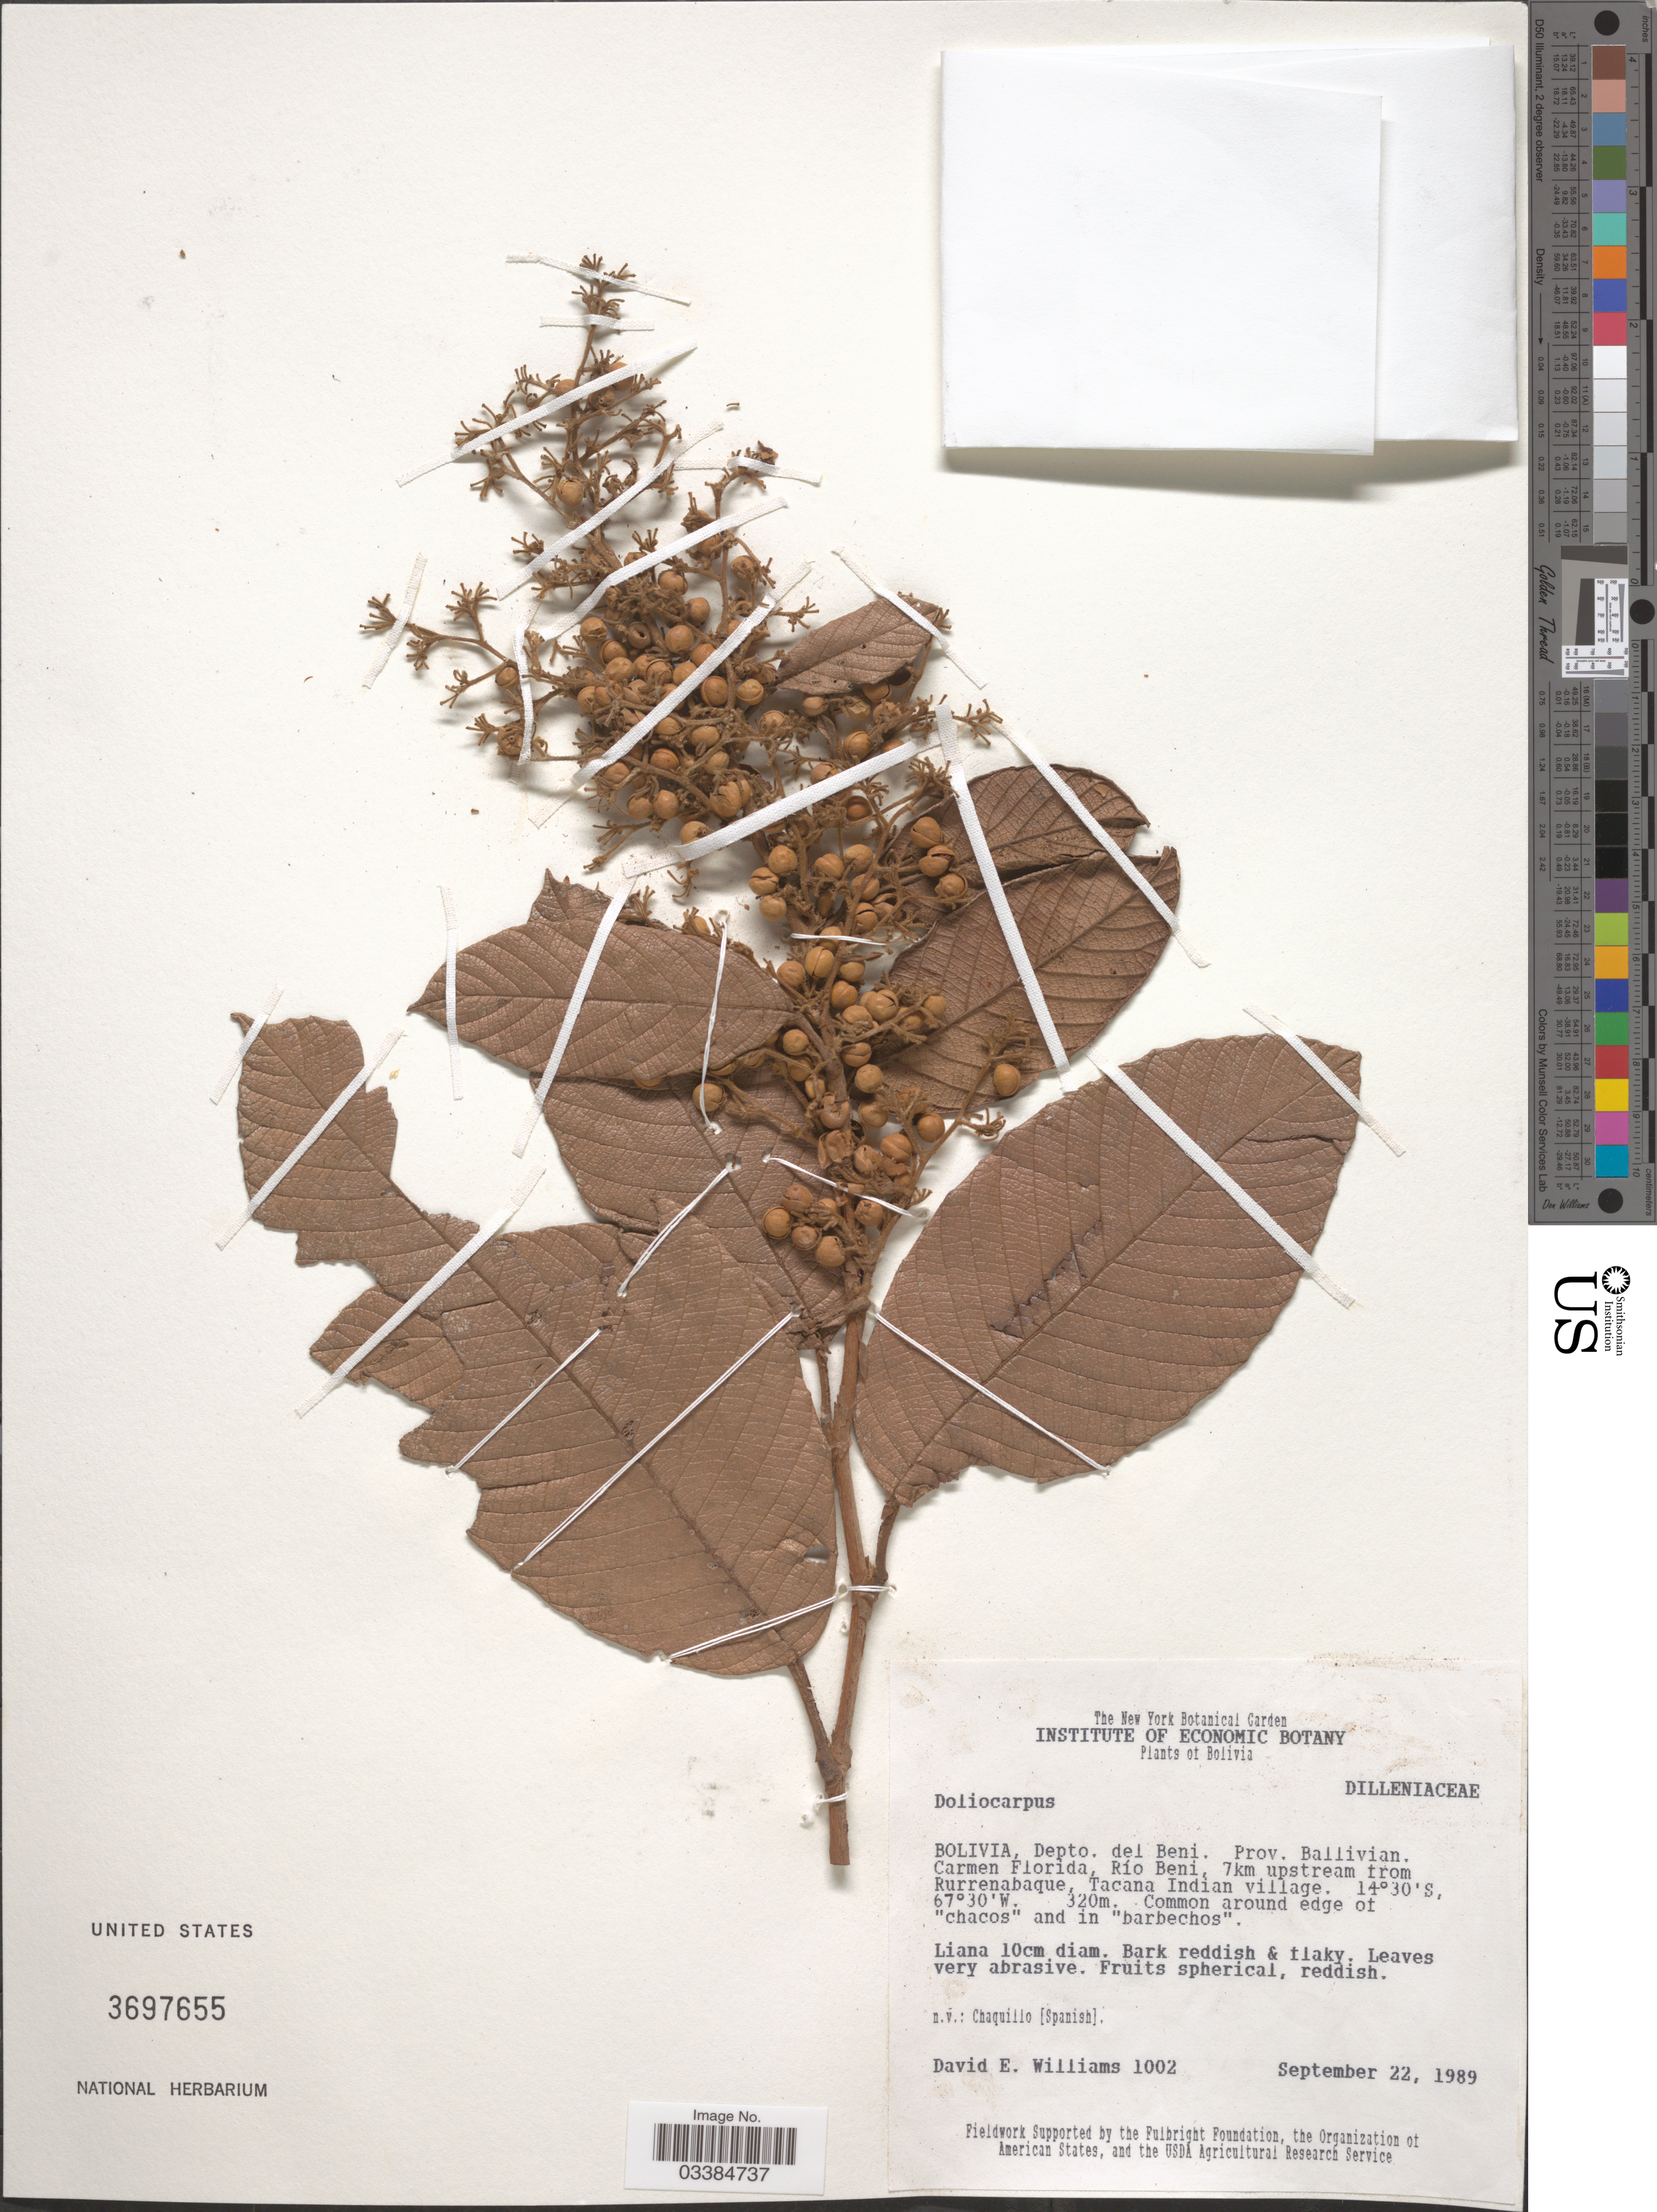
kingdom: Plantae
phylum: Tracheophyta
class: Magnoliopsida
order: Dilleniales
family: Dilleniaceae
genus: Davilla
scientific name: Davilla kunthii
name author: A. St.-Hil.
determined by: Victor Longhi Monzoli, João, (BRAZIL)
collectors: D. E. Williams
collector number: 1002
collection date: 1989-09-22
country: Bolivia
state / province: Beni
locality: Depto. del Beni. Prov. Ballivian. Carmen Florida, Río Beni, 7km upstream from Rurrenabaque, Tacana Indian village.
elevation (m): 320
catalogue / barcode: US 3697655